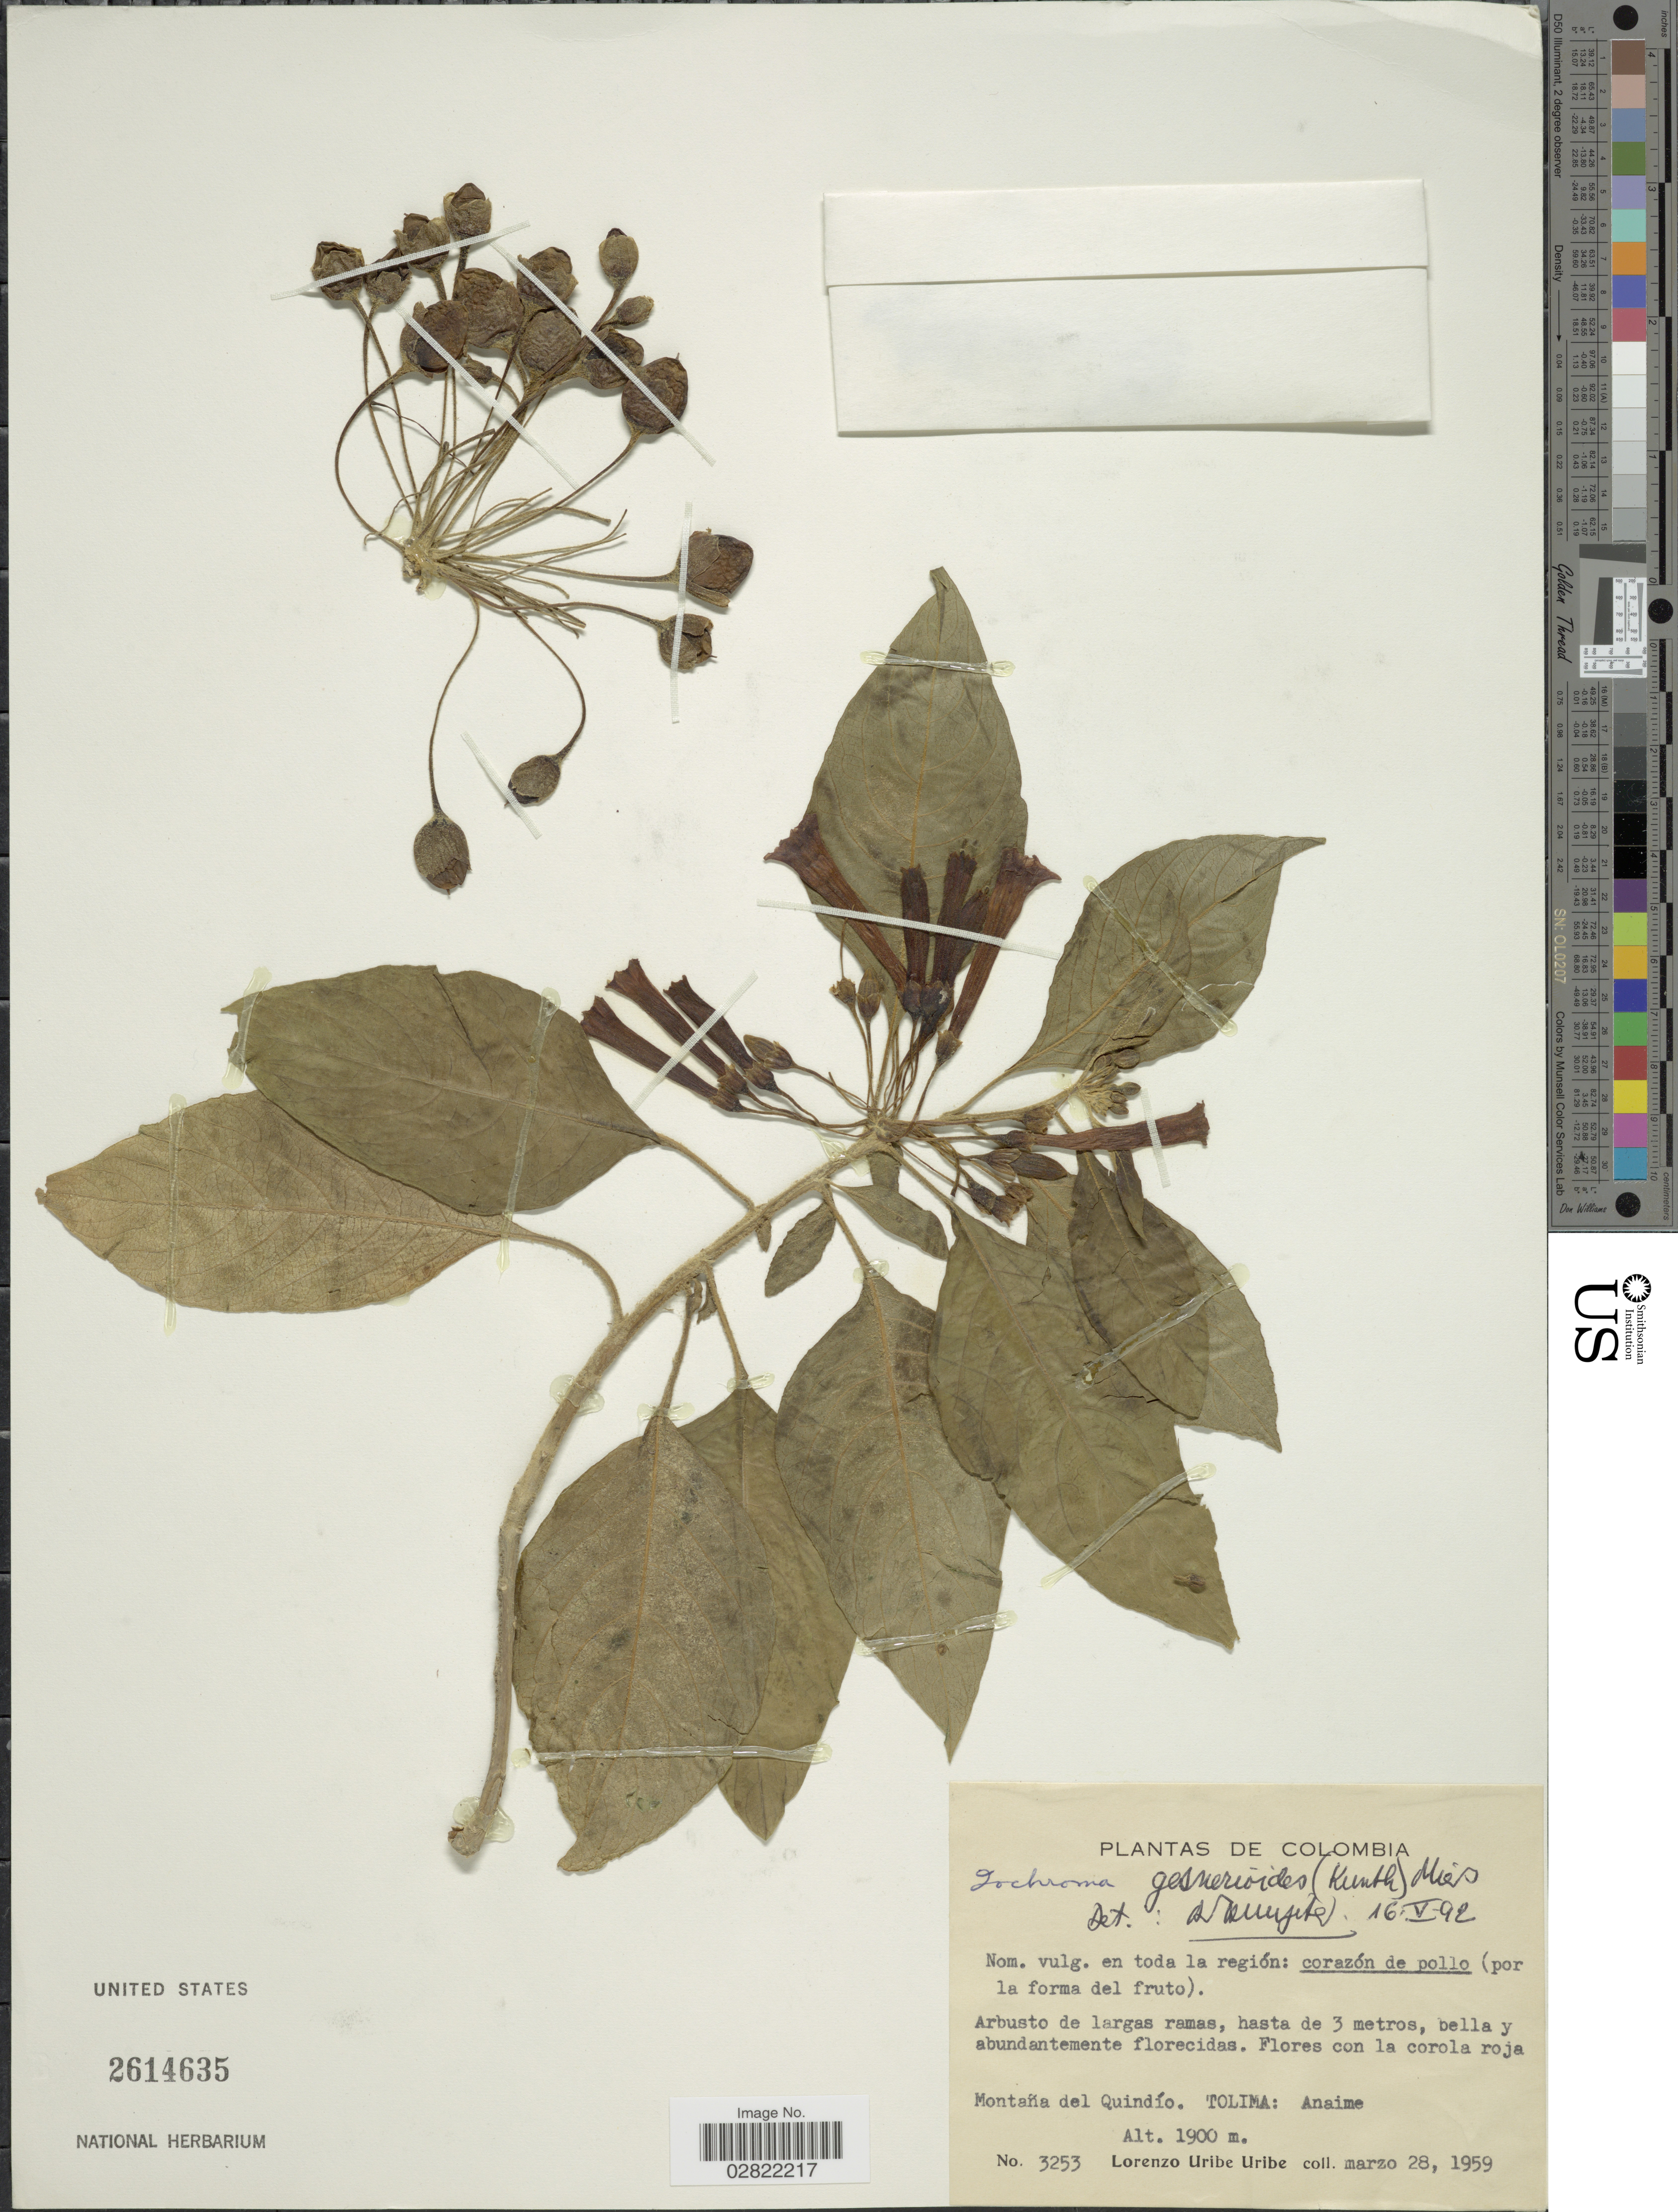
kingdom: Plantae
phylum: Tracheophyta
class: Magnoliopsida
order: Solanales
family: Solanaceae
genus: Iochroma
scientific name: Iochroma gesnerioides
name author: (Kunth) Miers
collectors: L. Uribe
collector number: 3253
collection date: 1959-03-28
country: Colombia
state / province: Tolima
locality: Montaña del Quindío, Tolima: Anaime.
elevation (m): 1900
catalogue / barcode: US 2614635